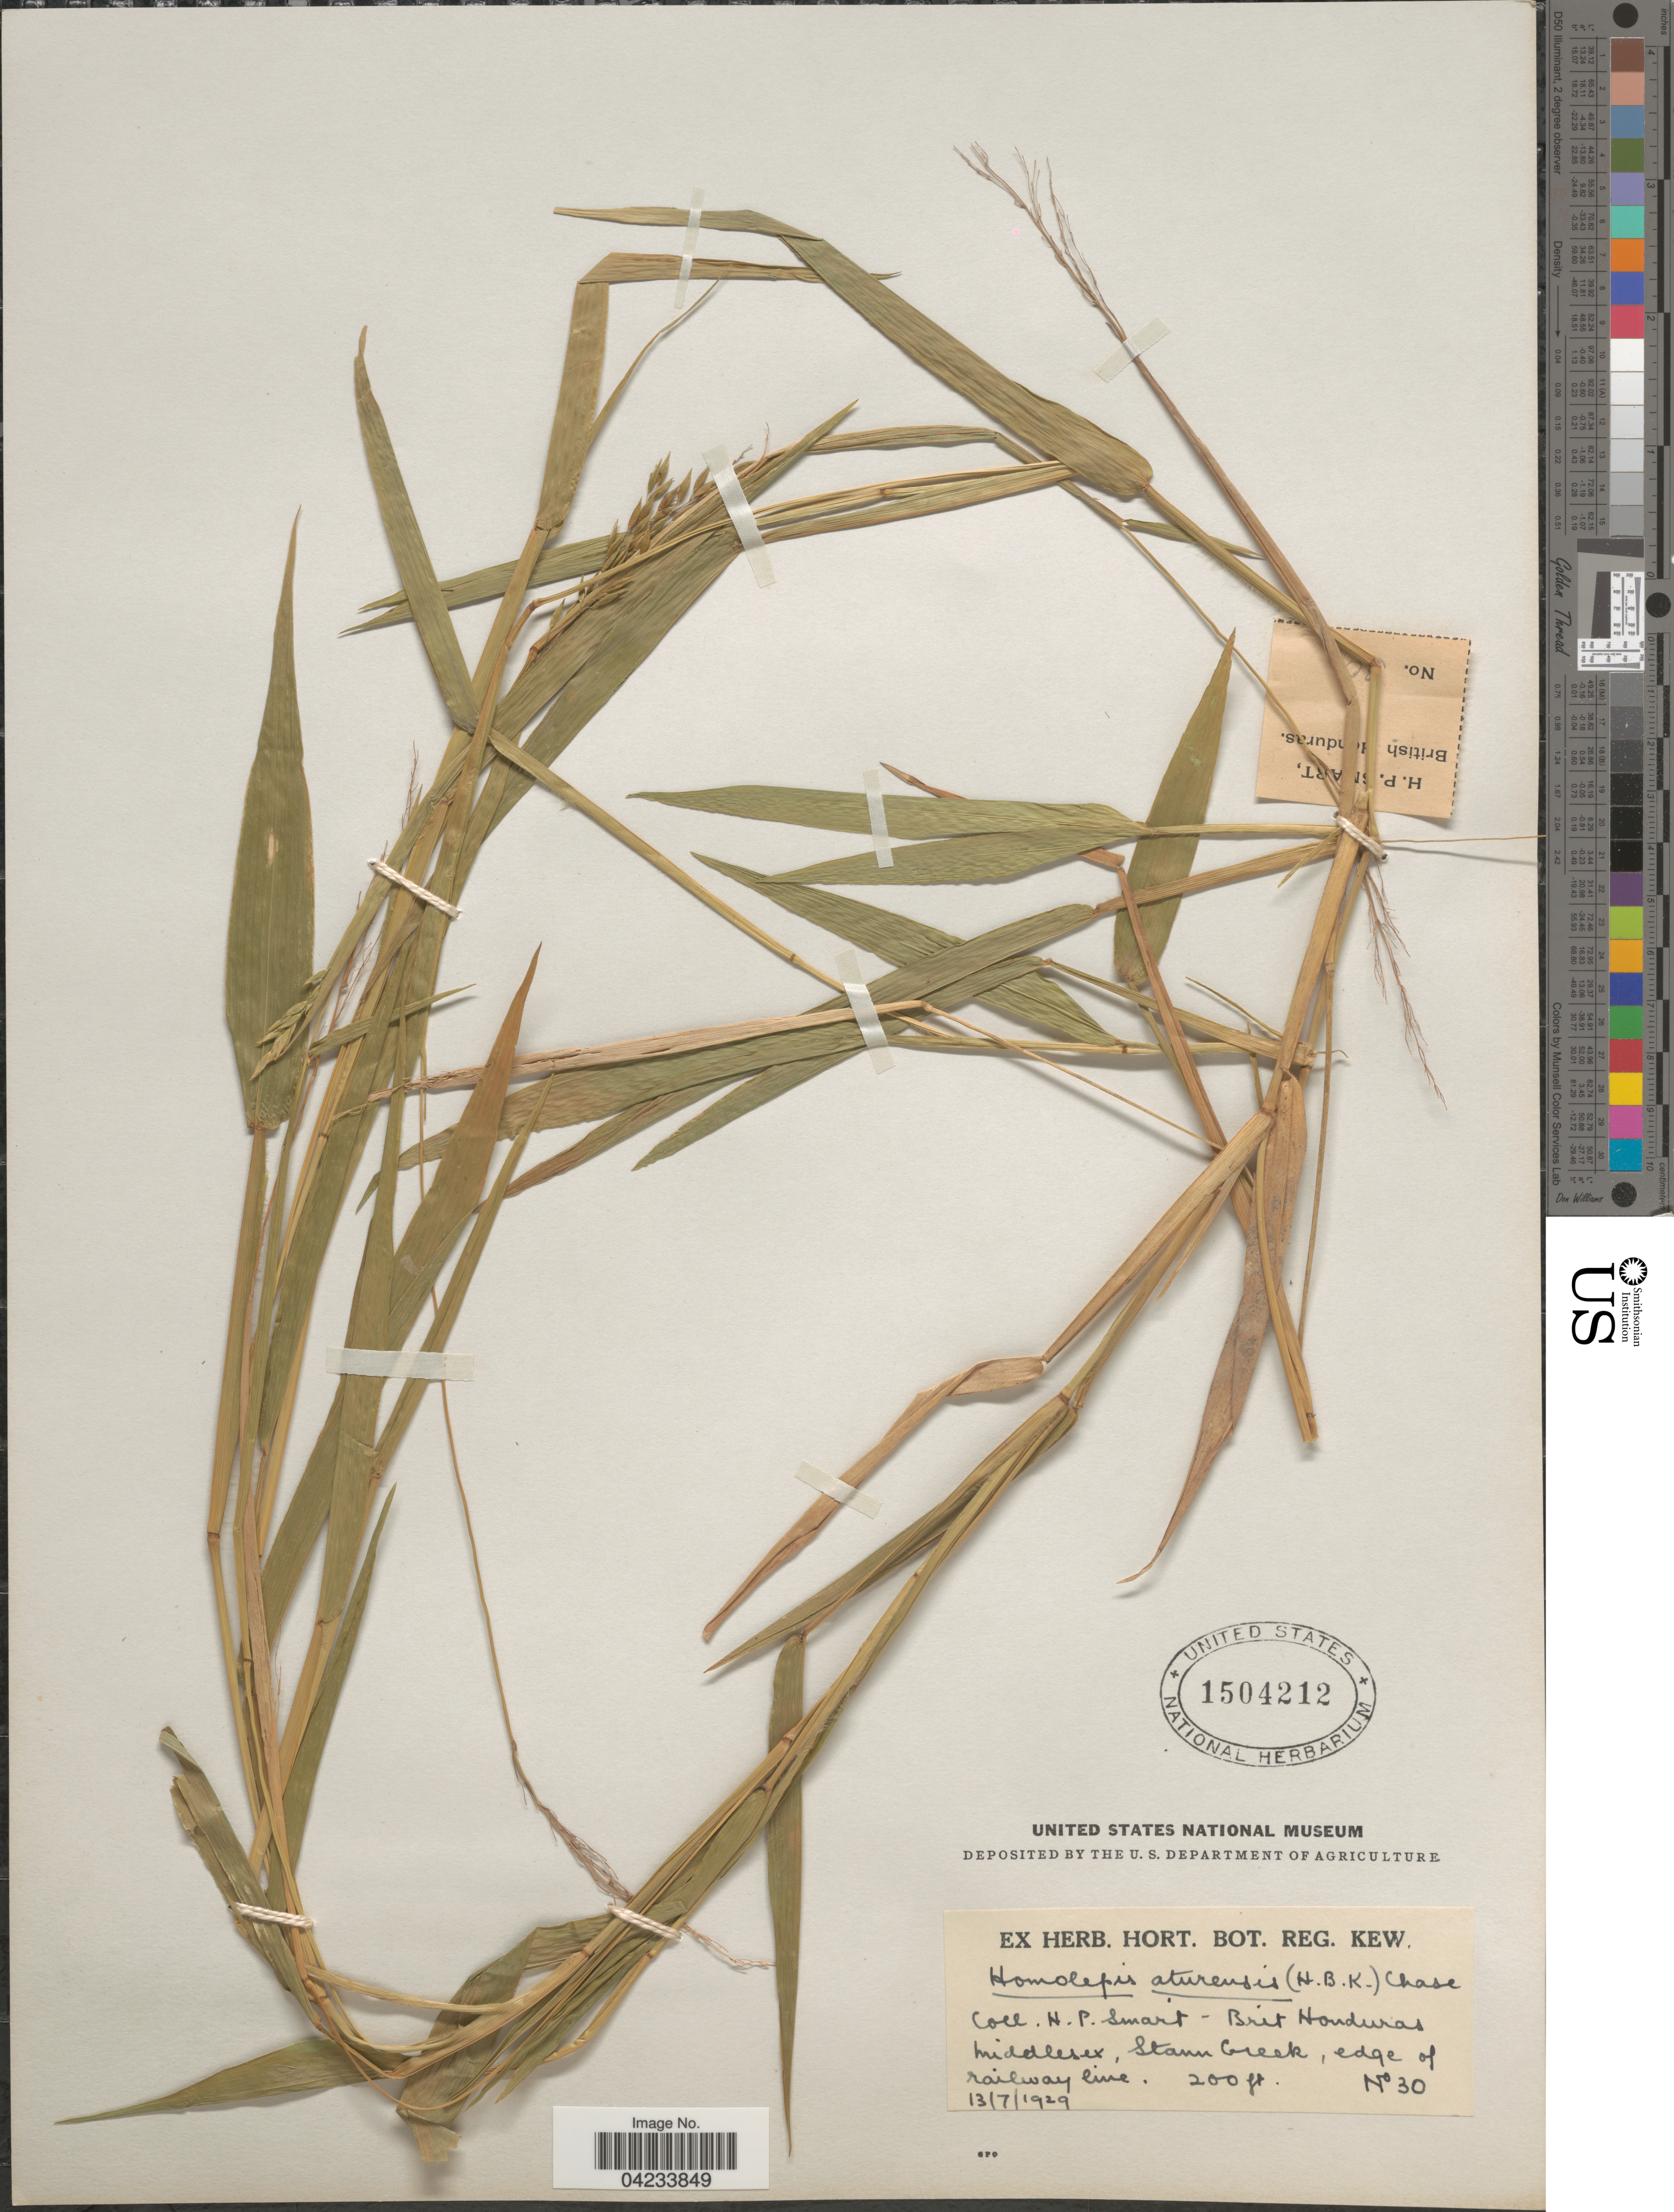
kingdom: Plantae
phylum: Tracheophyta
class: Liliopsida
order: Poales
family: Poaceae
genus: Homolepis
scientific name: Homolepis aturensis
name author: (Kunth) Chase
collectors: H. Smart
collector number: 30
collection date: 1929-07-13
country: Belize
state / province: Stann Creek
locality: Brit Honduras. Middlesex, Stann Creek, edge of railway line.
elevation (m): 61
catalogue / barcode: US 1504212